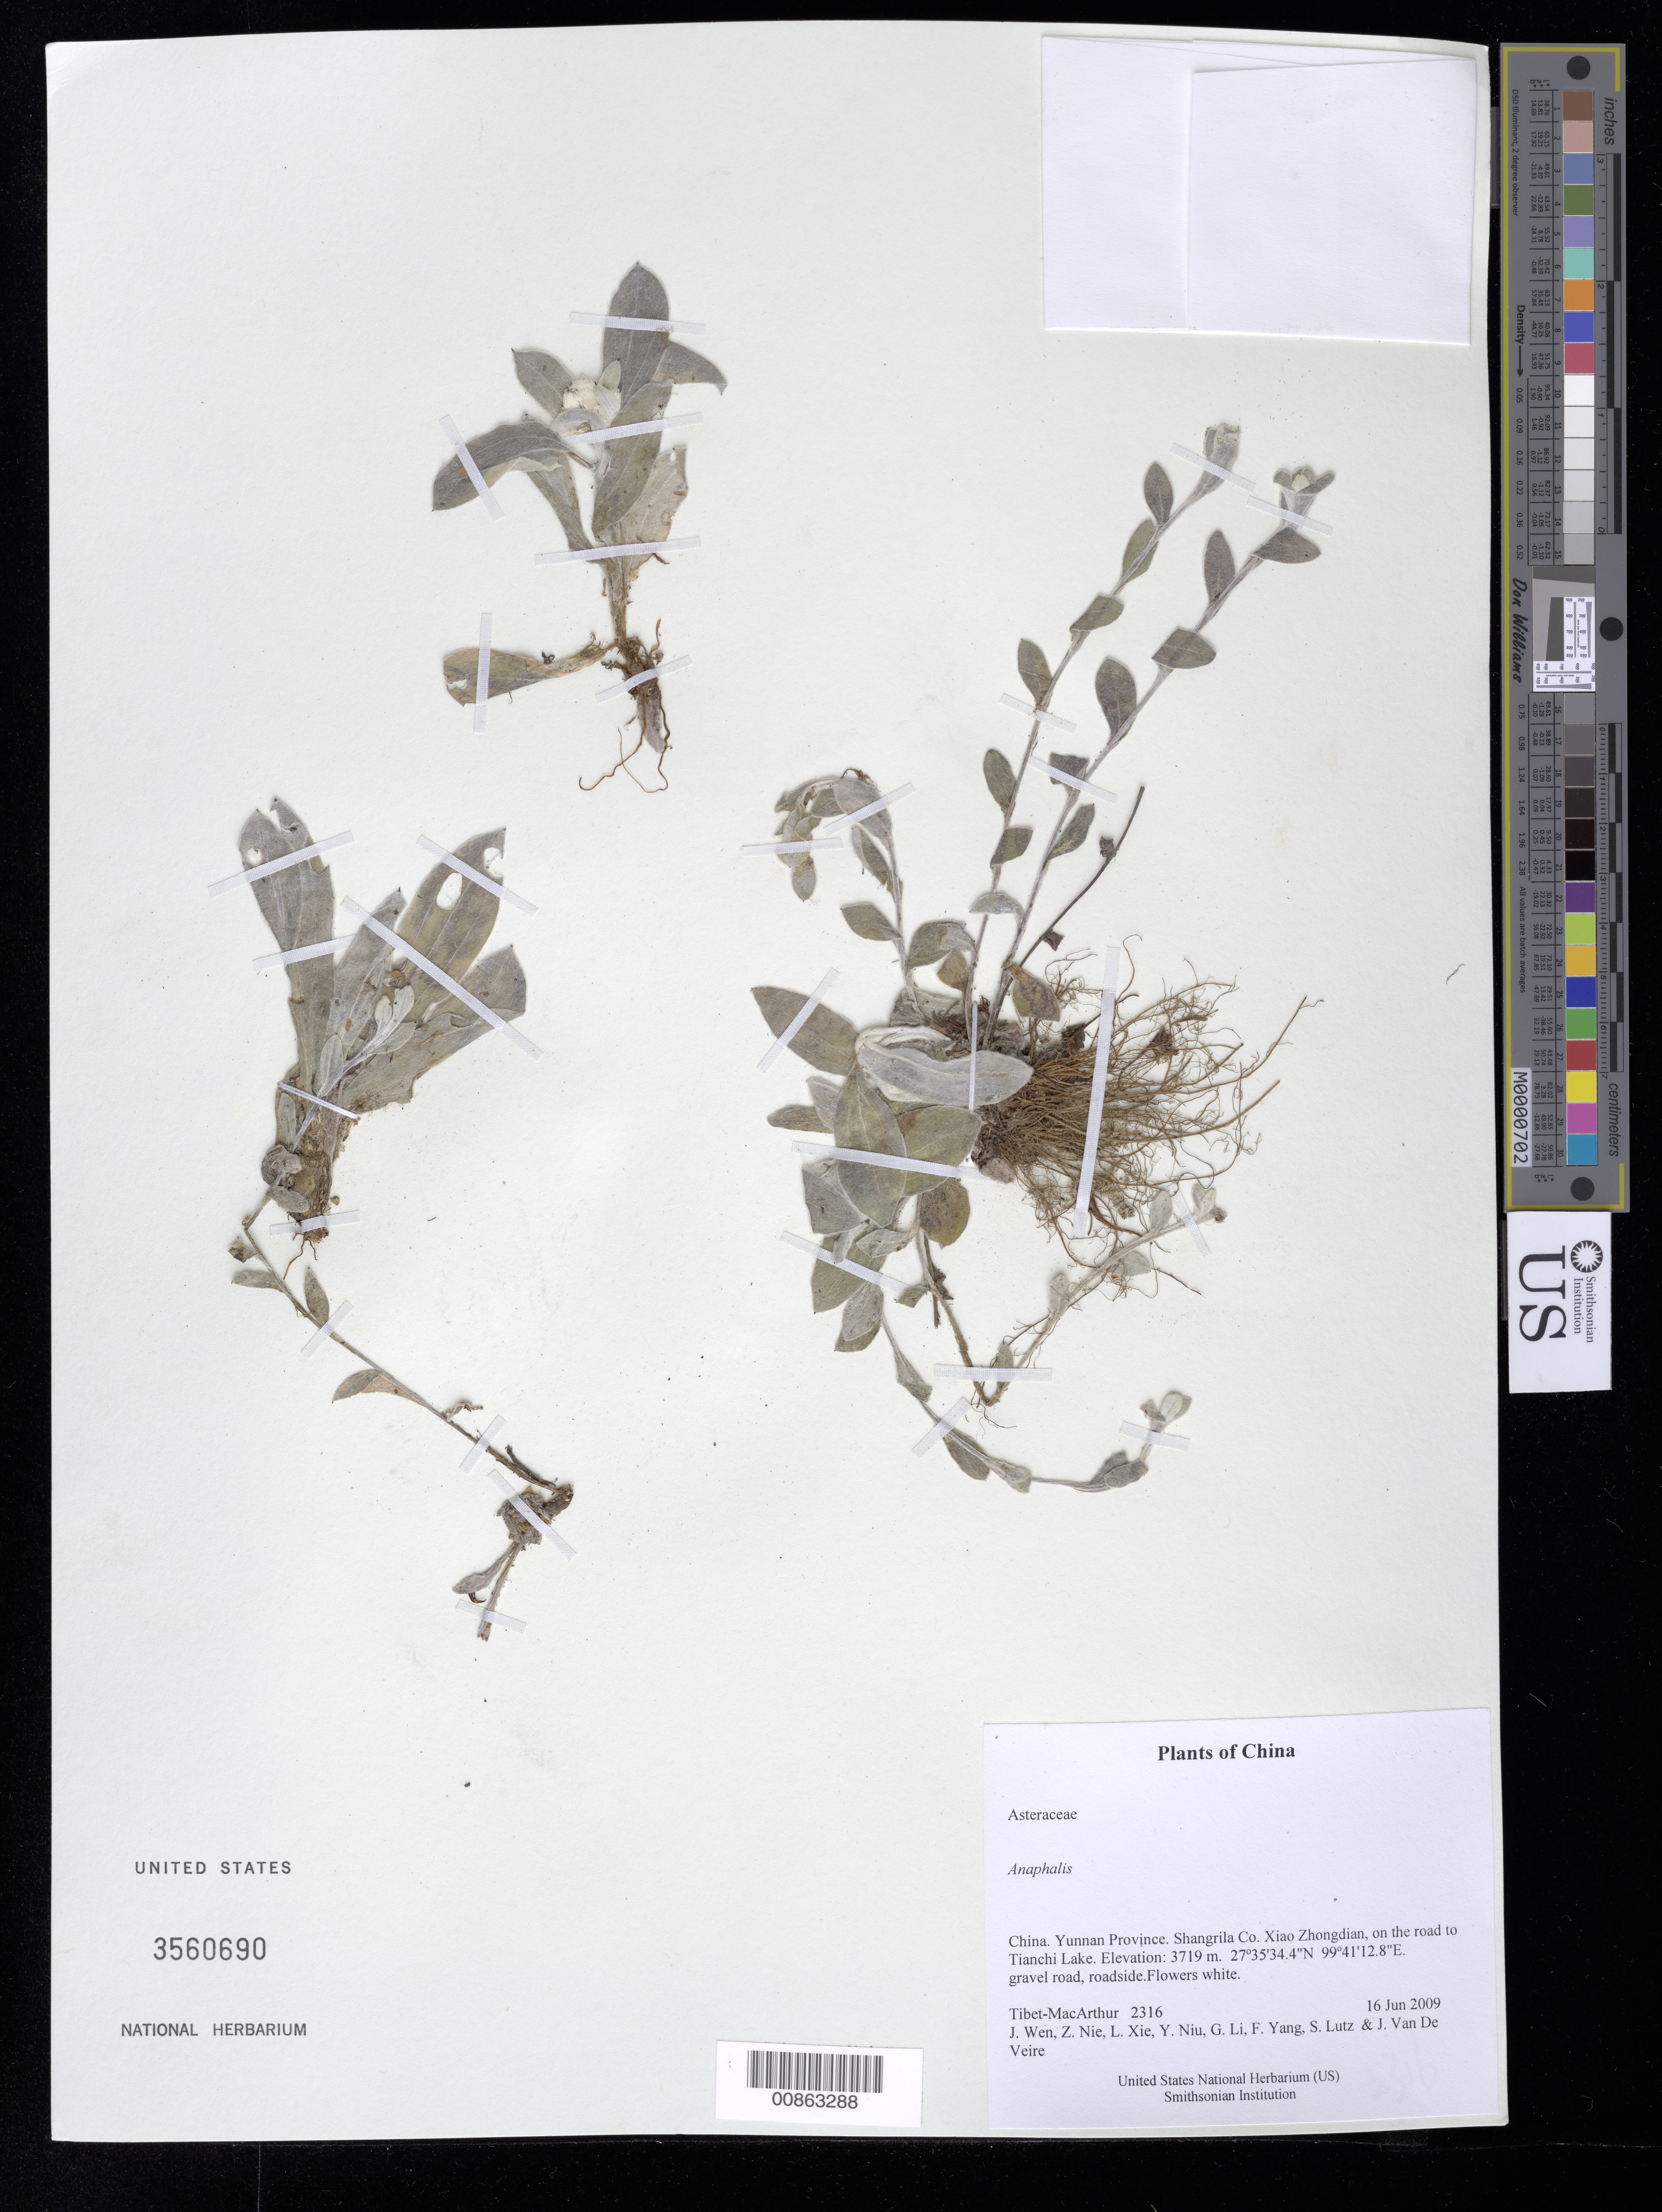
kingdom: Plantae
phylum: Tracheophyta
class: Magnoliopsida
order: Asterales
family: Asteraceae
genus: Anaphalis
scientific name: Anaphalis sp.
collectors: Tibet-MacArthur, J. Wen, Z. Nie, L. Xie, Y. Niu, G. Li, F. Yang, S. Lutz & J. Van De Veire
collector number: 2316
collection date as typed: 16 Jun 2009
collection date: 2009-06-16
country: China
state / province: Yunnan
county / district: Shangrila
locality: Xiao Zhongdian, on the road to Tianchi Lake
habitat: gravel road, roadside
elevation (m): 3719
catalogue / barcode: US 3560690